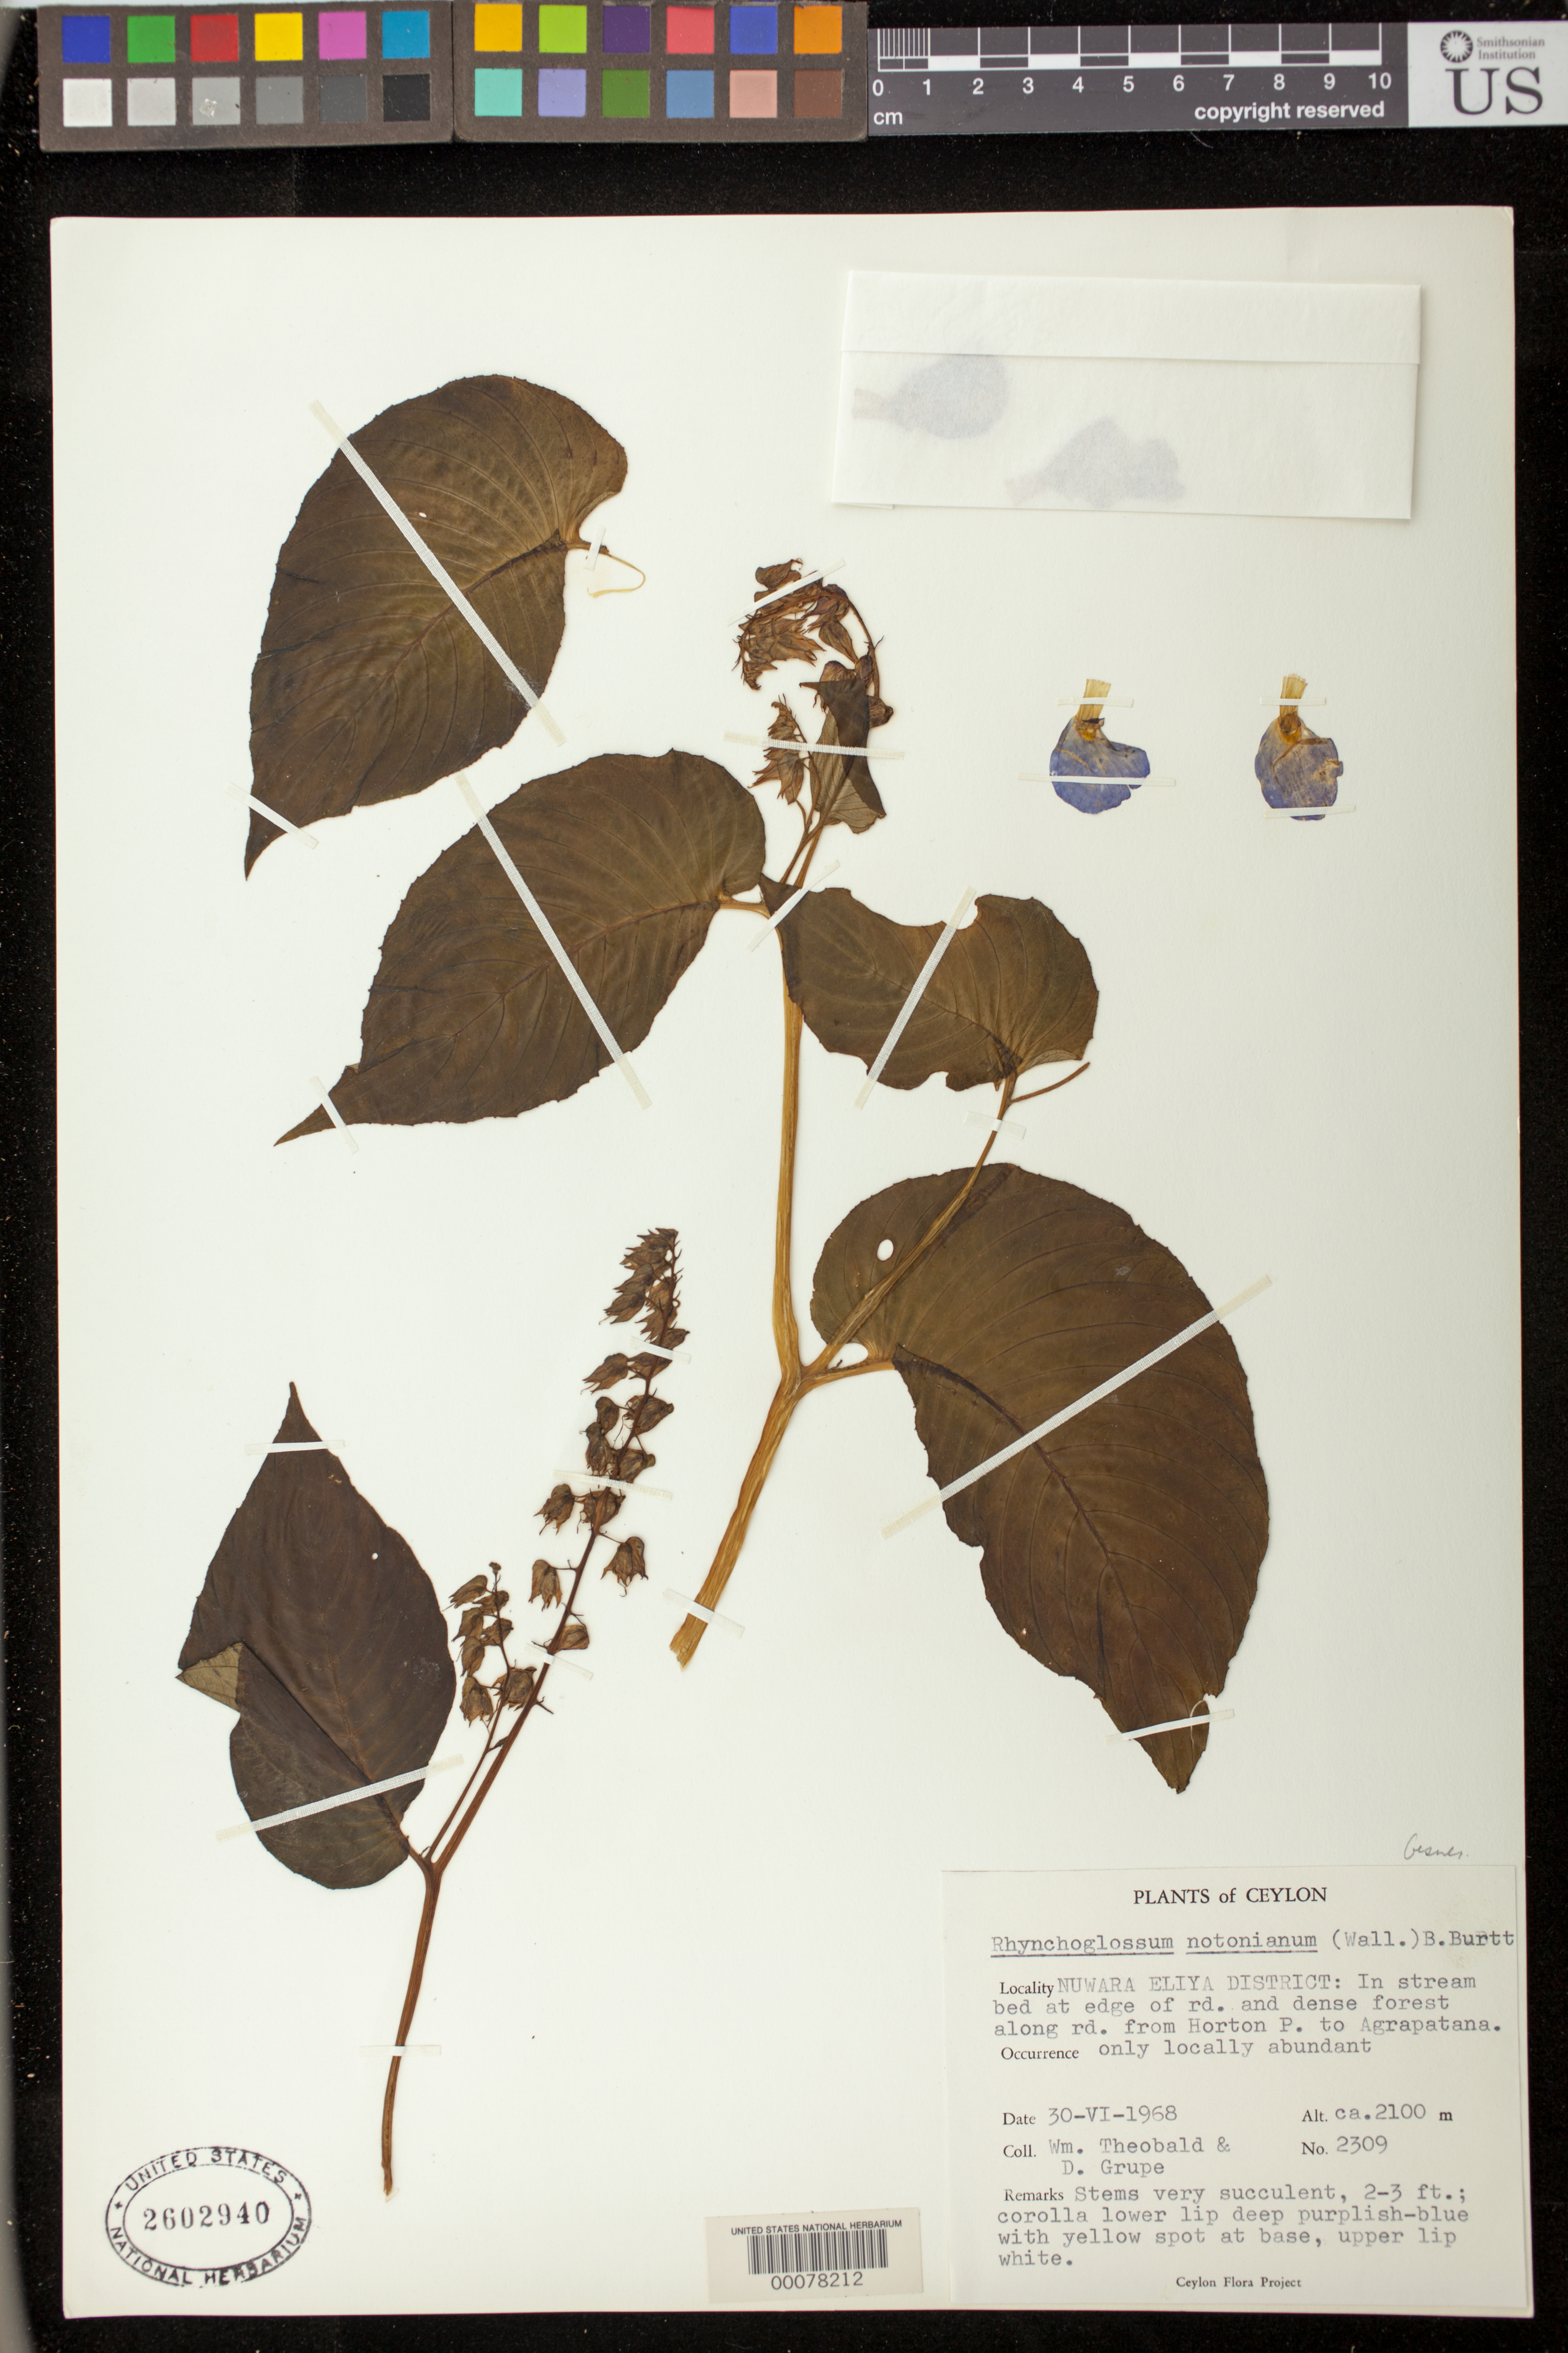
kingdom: Plantae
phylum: Tracheophyta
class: Magnoliopsida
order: Lamiales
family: Gesneriaceae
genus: Rhynchoglossum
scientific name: Rhynchoglossum notonianum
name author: (Wall.) B.L. Burtt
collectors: W. Theobald & D. Grupe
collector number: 2309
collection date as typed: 30 Jun 1968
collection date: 1968-06-30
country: Sri Lanka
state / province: Central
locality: Nuwara eliya (dist.), Along rd from horton p to agrapatana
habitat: In stream bed at edge of rd and dense forest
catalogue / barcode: US 2602940